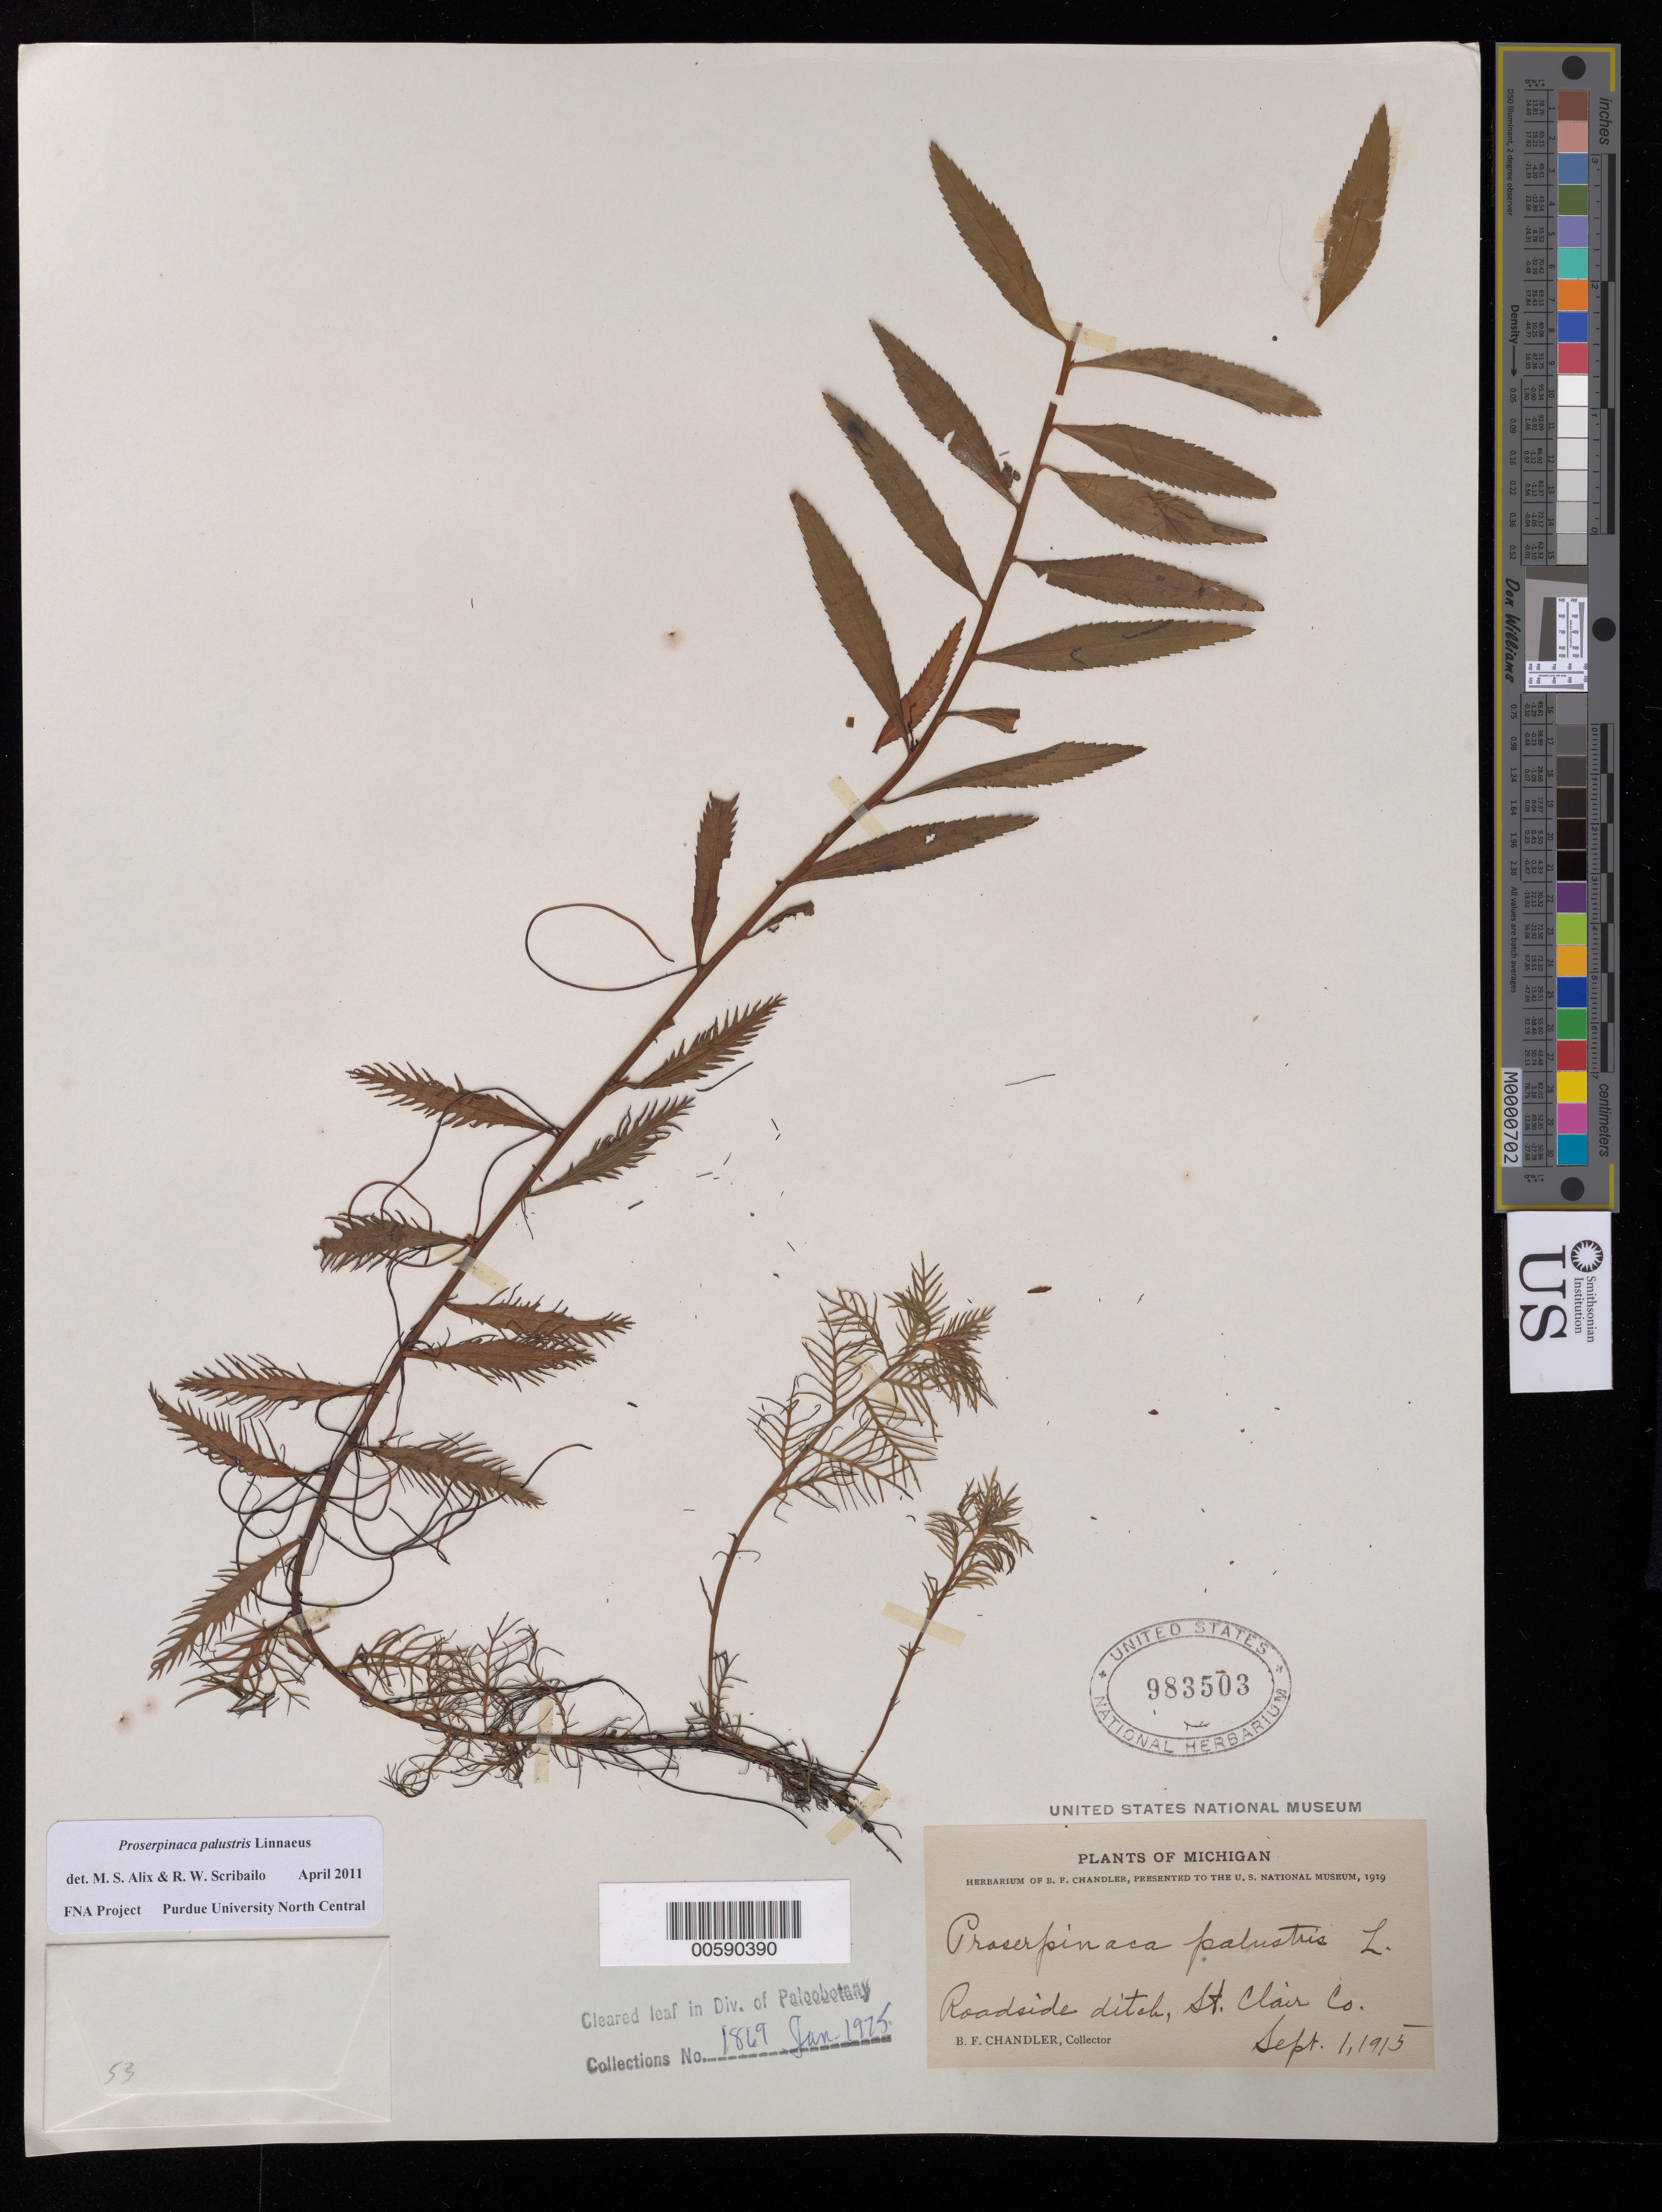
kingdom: Plantae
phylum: Tracheophyta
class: Magnoliopsida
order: Saxifragales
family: Haloragaceae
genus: Proserpinaca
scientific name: Proserpinaca palustris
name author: L.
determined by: Scribailo, R. W.; Alix, M. S.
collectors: B. F. Chandler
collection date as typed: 01 Sep 1915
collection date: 1915-09-01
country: United States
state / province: Michigan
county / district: Saint Clair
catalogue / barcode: US 983503